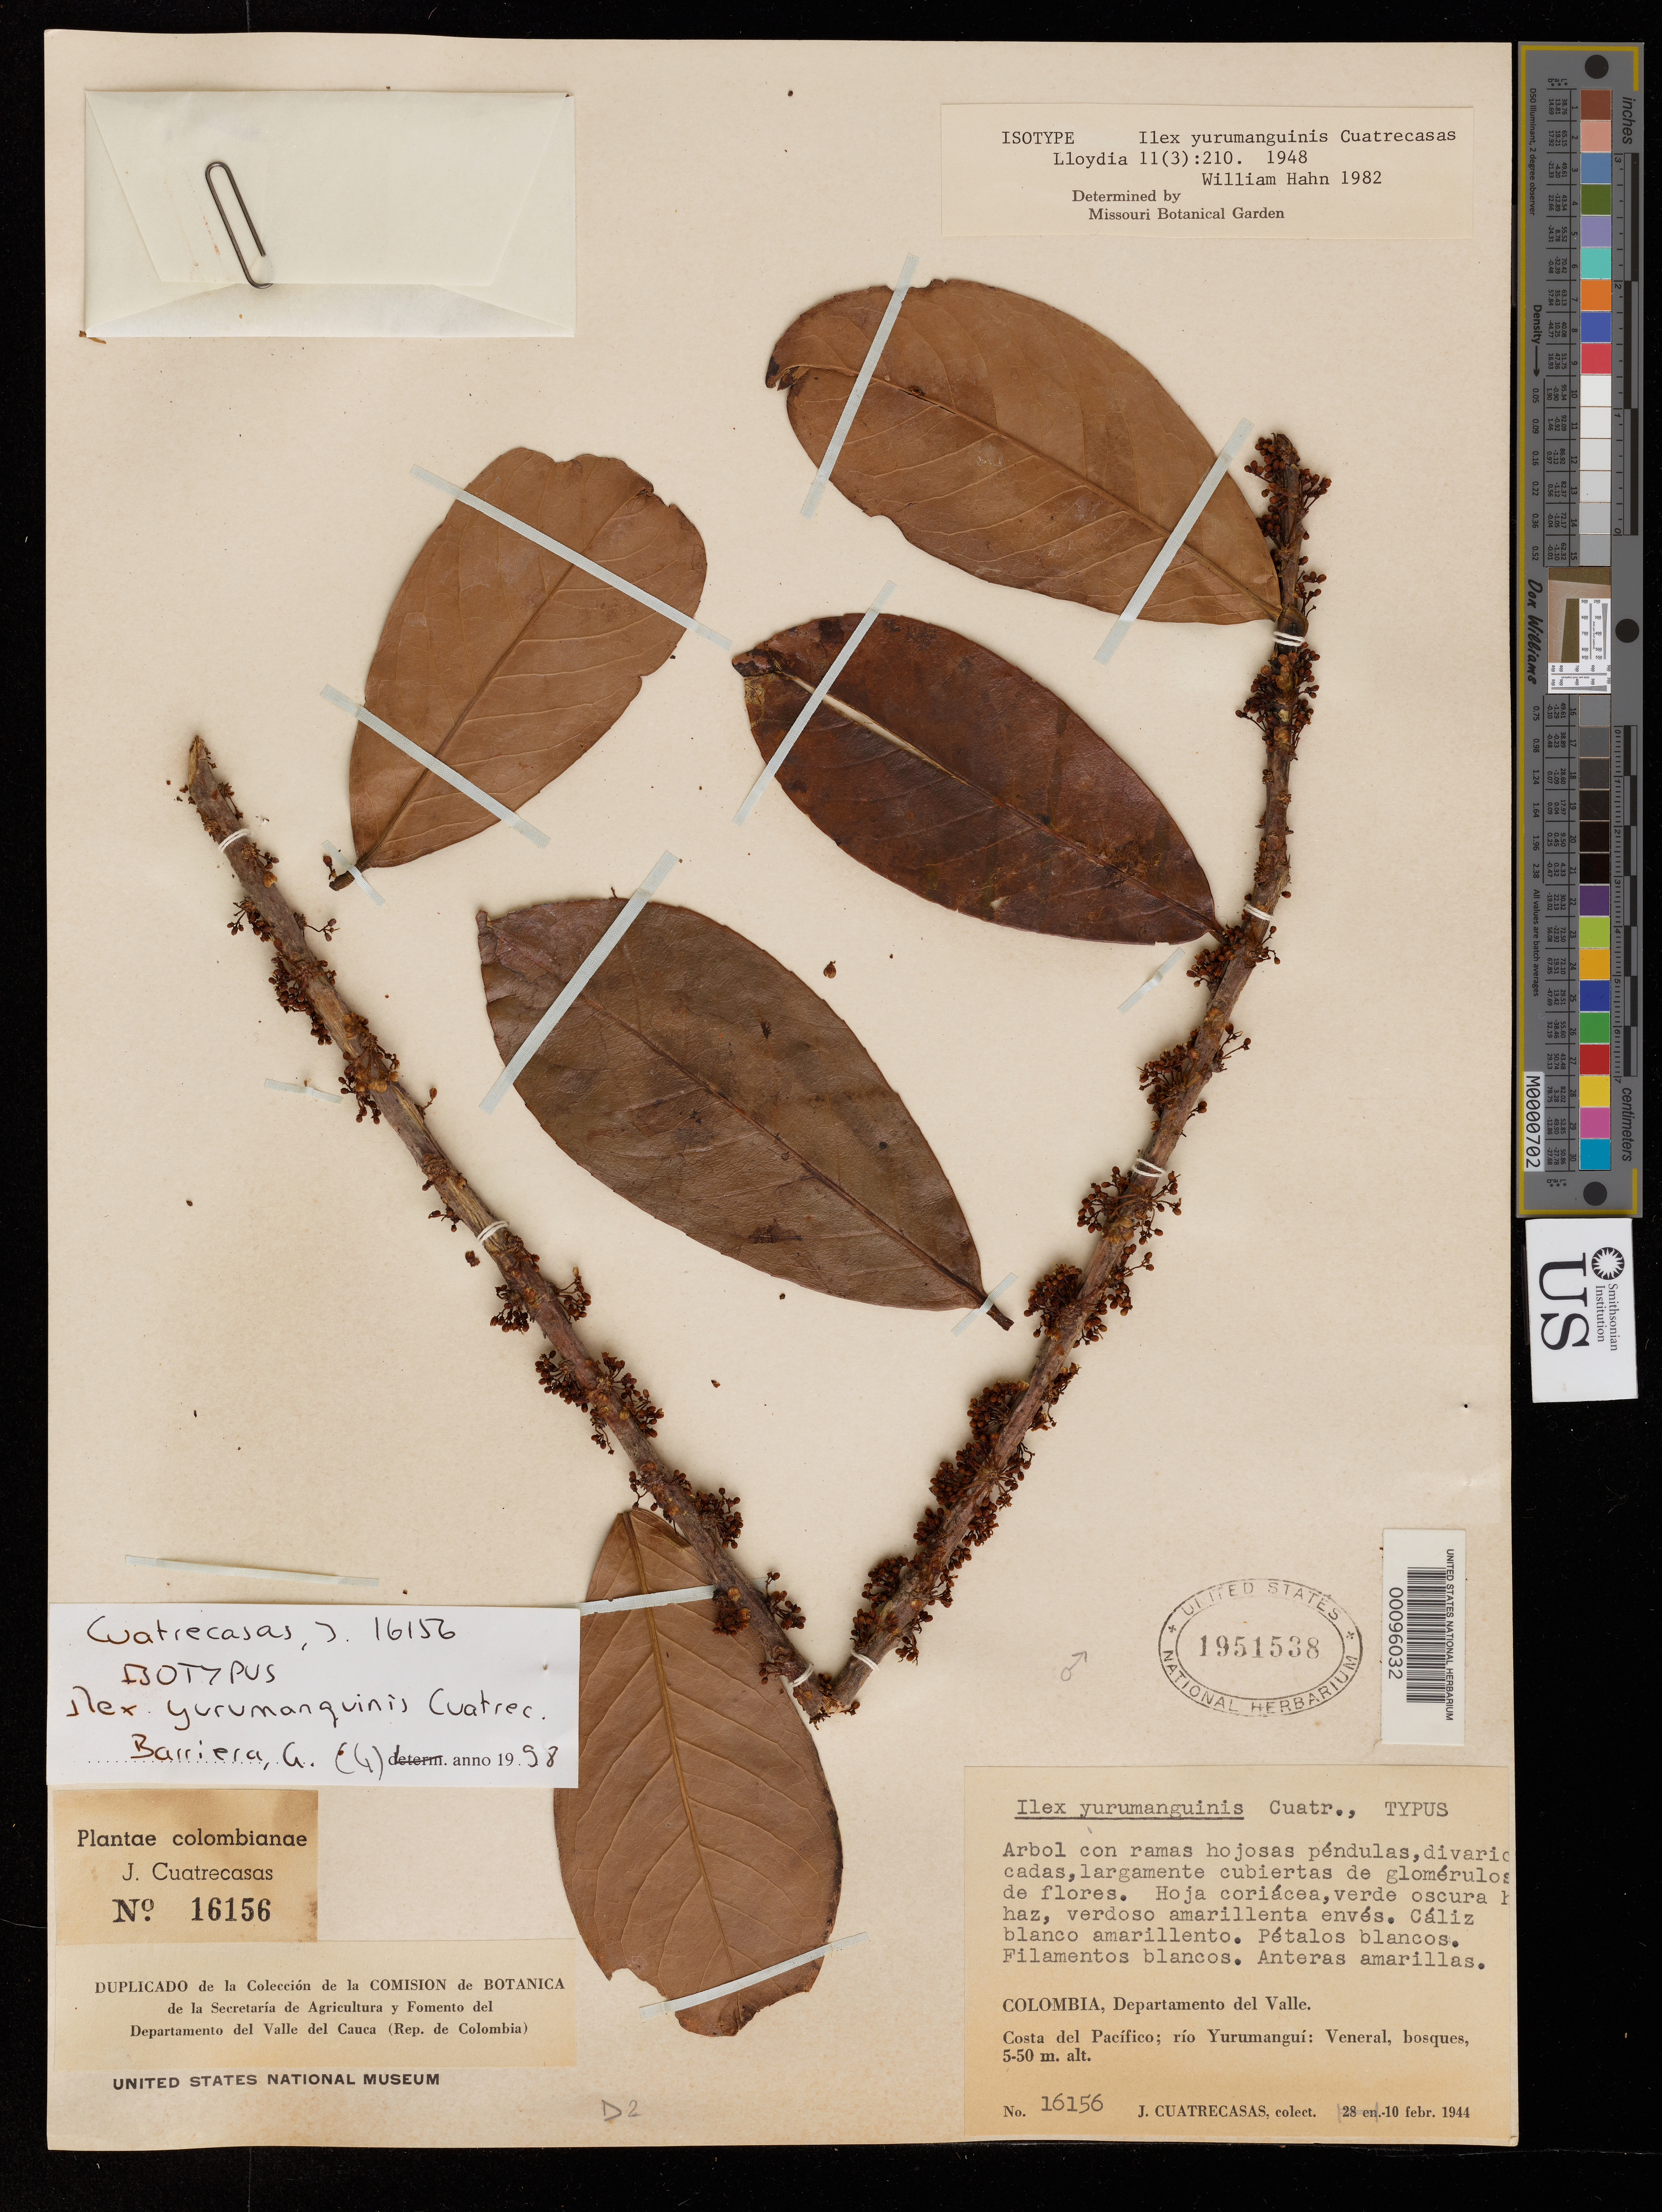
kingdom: Plantae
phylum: Tracheophyta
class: Magnoliopsida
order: Aquifoliales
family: Aquifoliaceae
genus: Ilex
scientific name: Ilex yurumanguinis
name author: Cuatrec.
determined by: Barriera, Gabrielle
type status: Isotype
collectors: J. Cuatrecasas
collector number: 16156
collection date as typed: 10 Feb 1944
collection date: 1944-02-10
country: Colombia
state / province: Valle del Cauca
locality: Costa del Pacifico, Rio Yurumangui: Veneral.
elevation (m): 5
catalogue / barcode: US 1951538